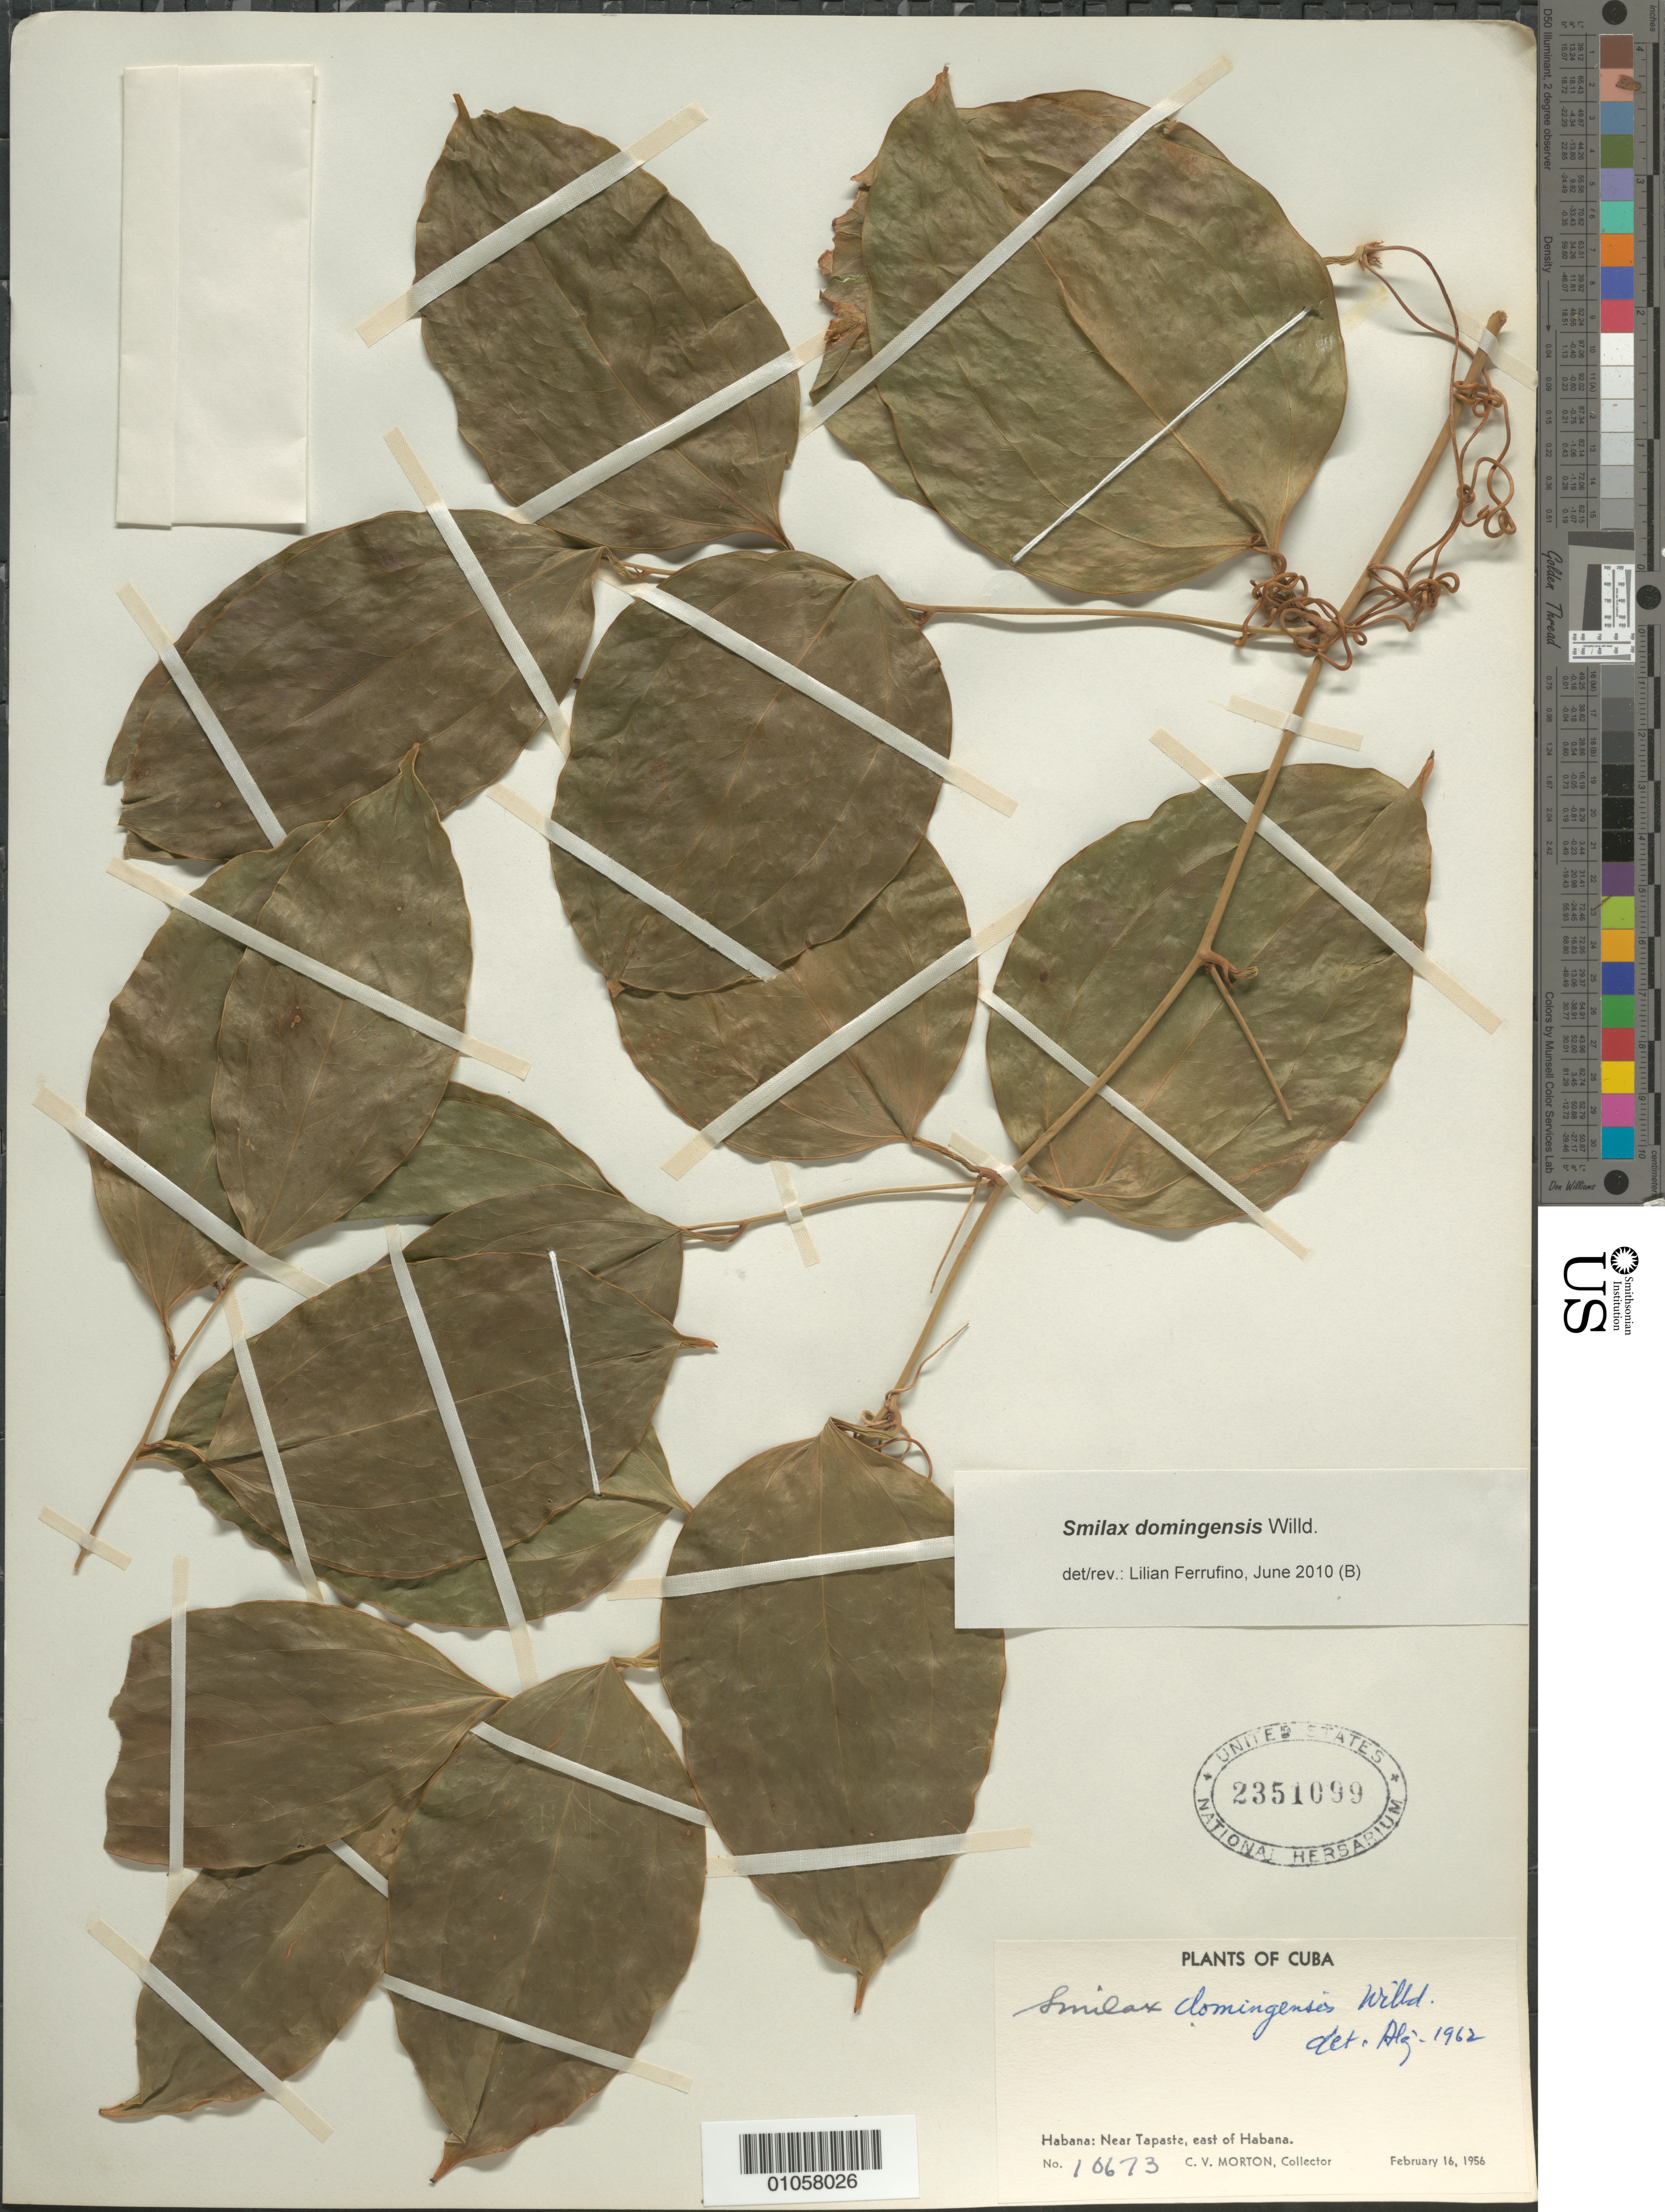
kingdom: Plantae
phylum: Tracheophyta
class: Liliopsida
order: Liliales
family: Smilacaceae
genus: Smilax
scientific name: Smilax domingensis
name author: Willd.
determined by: Ferrufino, L., (USJ), Herbario Universidad de Costa Rica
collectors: C. V. Morton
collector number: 10673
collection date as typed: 16 Feb 1956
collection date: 1956-02-16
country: Cuba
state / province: La Habana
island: Cuba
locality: Near Tapaste, east of Habana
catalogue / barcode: US 2351099